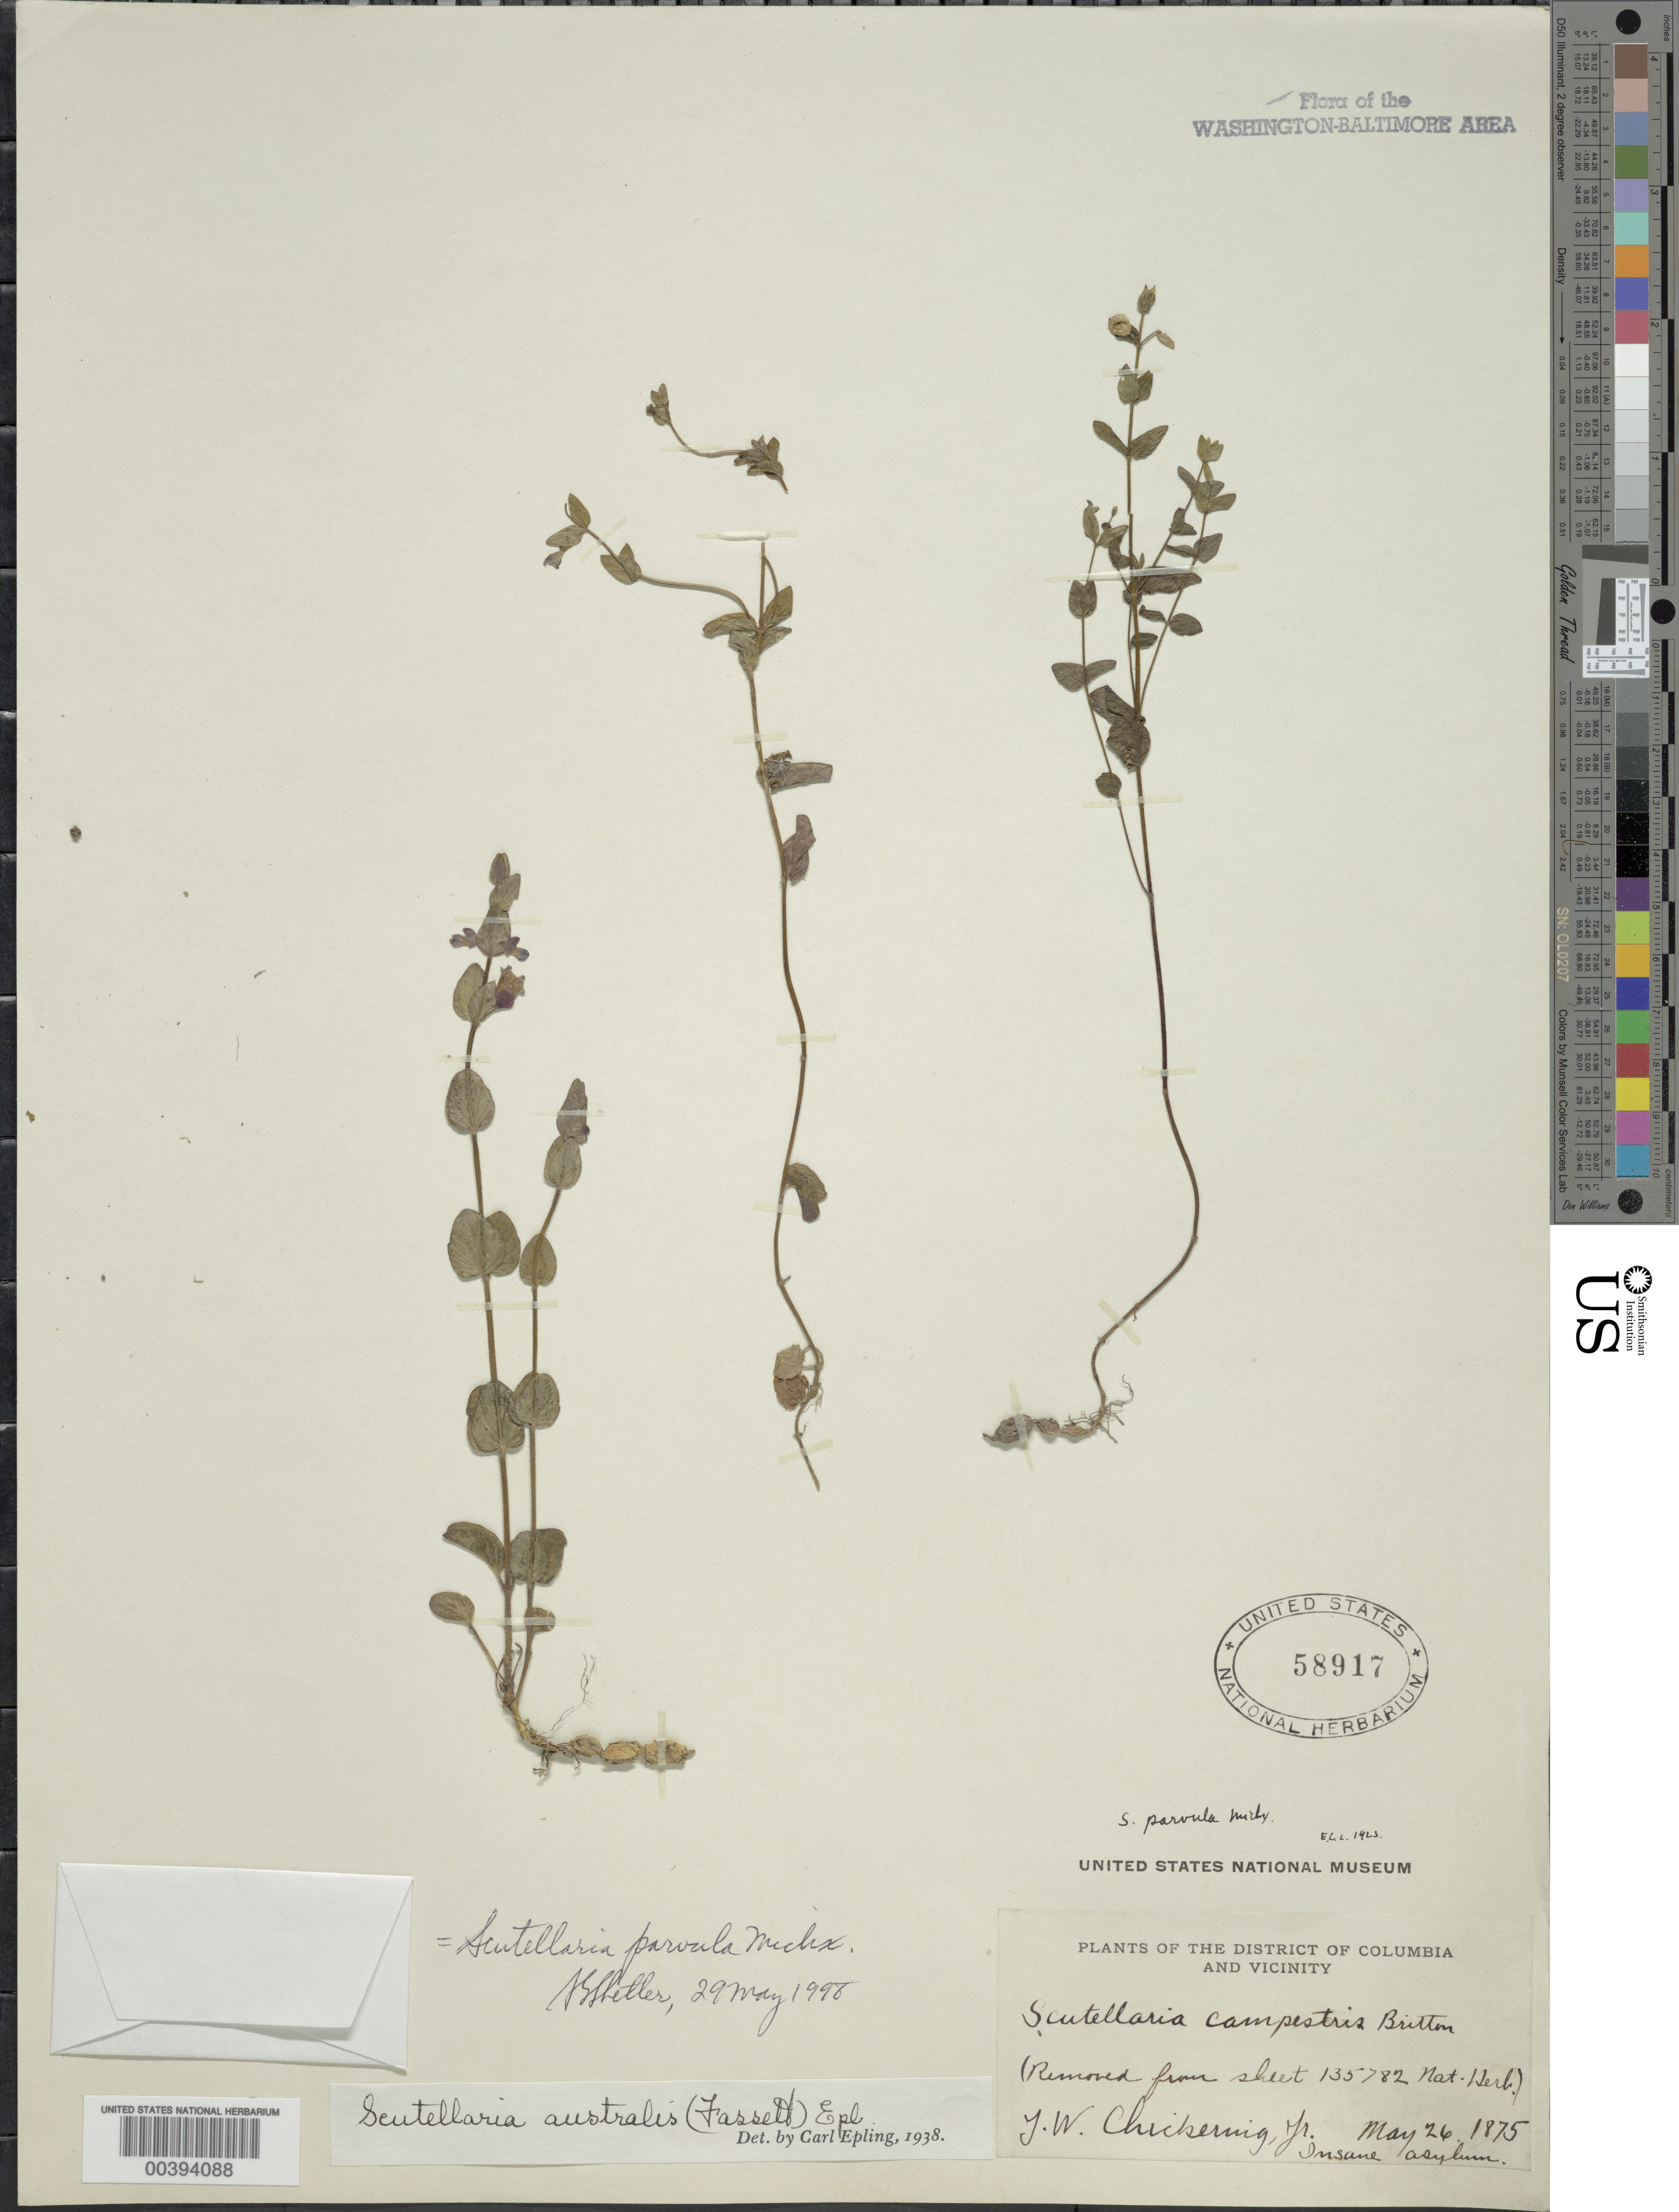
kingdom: Plantae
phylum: Tracheophyta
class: Magnoliopsida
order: Lamiales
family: Lamiaceae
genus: Scutellaria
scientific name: Scutellaria parvula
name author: Michx.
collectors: J. W. Chickering Jr.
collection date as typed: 26 May 1875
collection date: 1875-05-26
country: United States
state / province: District of Columbia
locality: Insane Asylum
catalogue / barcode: US 58917